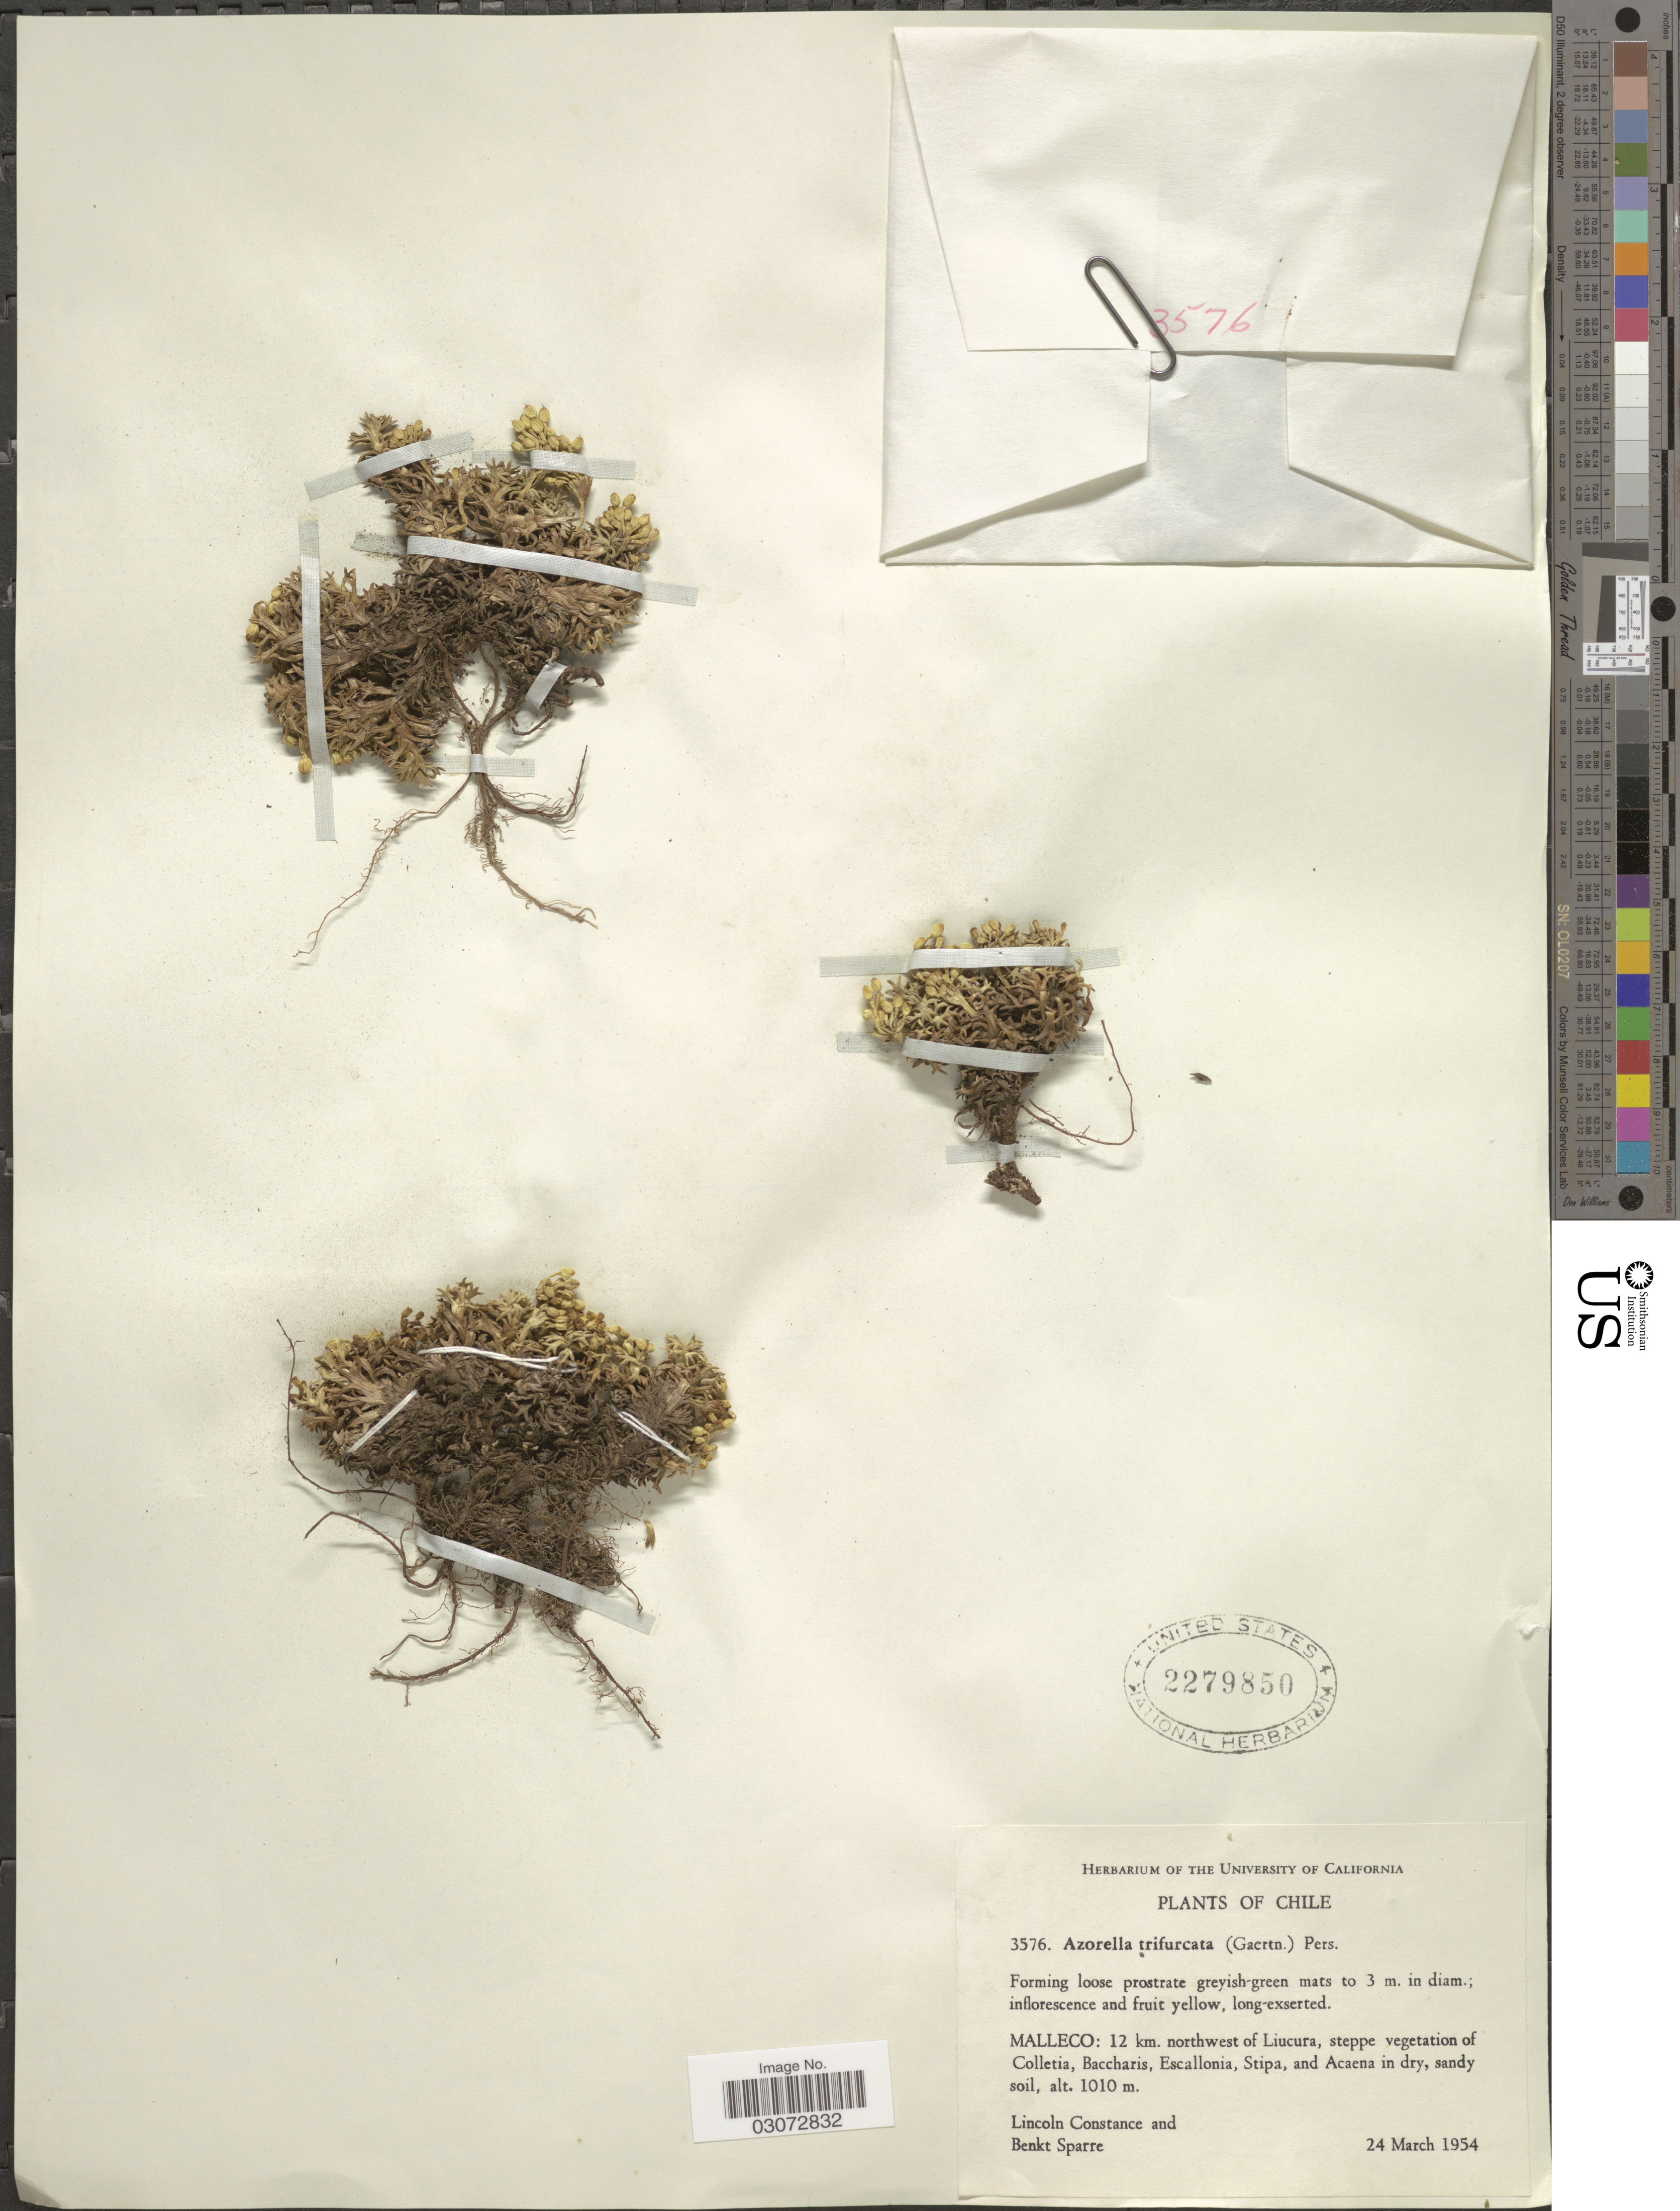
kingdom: Plantae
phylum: Tracheophyta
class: Magnoliopsida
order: Apiales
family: Apiaceae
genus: Azorella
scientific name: Azorella trifurcata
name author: (Gaertn.) Pers.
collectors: L. Constance & B. Sparre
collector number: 3576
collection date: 1954-03-24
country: Chile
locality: Malleco: 12 km. northwest of Liucura.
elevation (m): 1010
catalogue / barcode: US 2279850